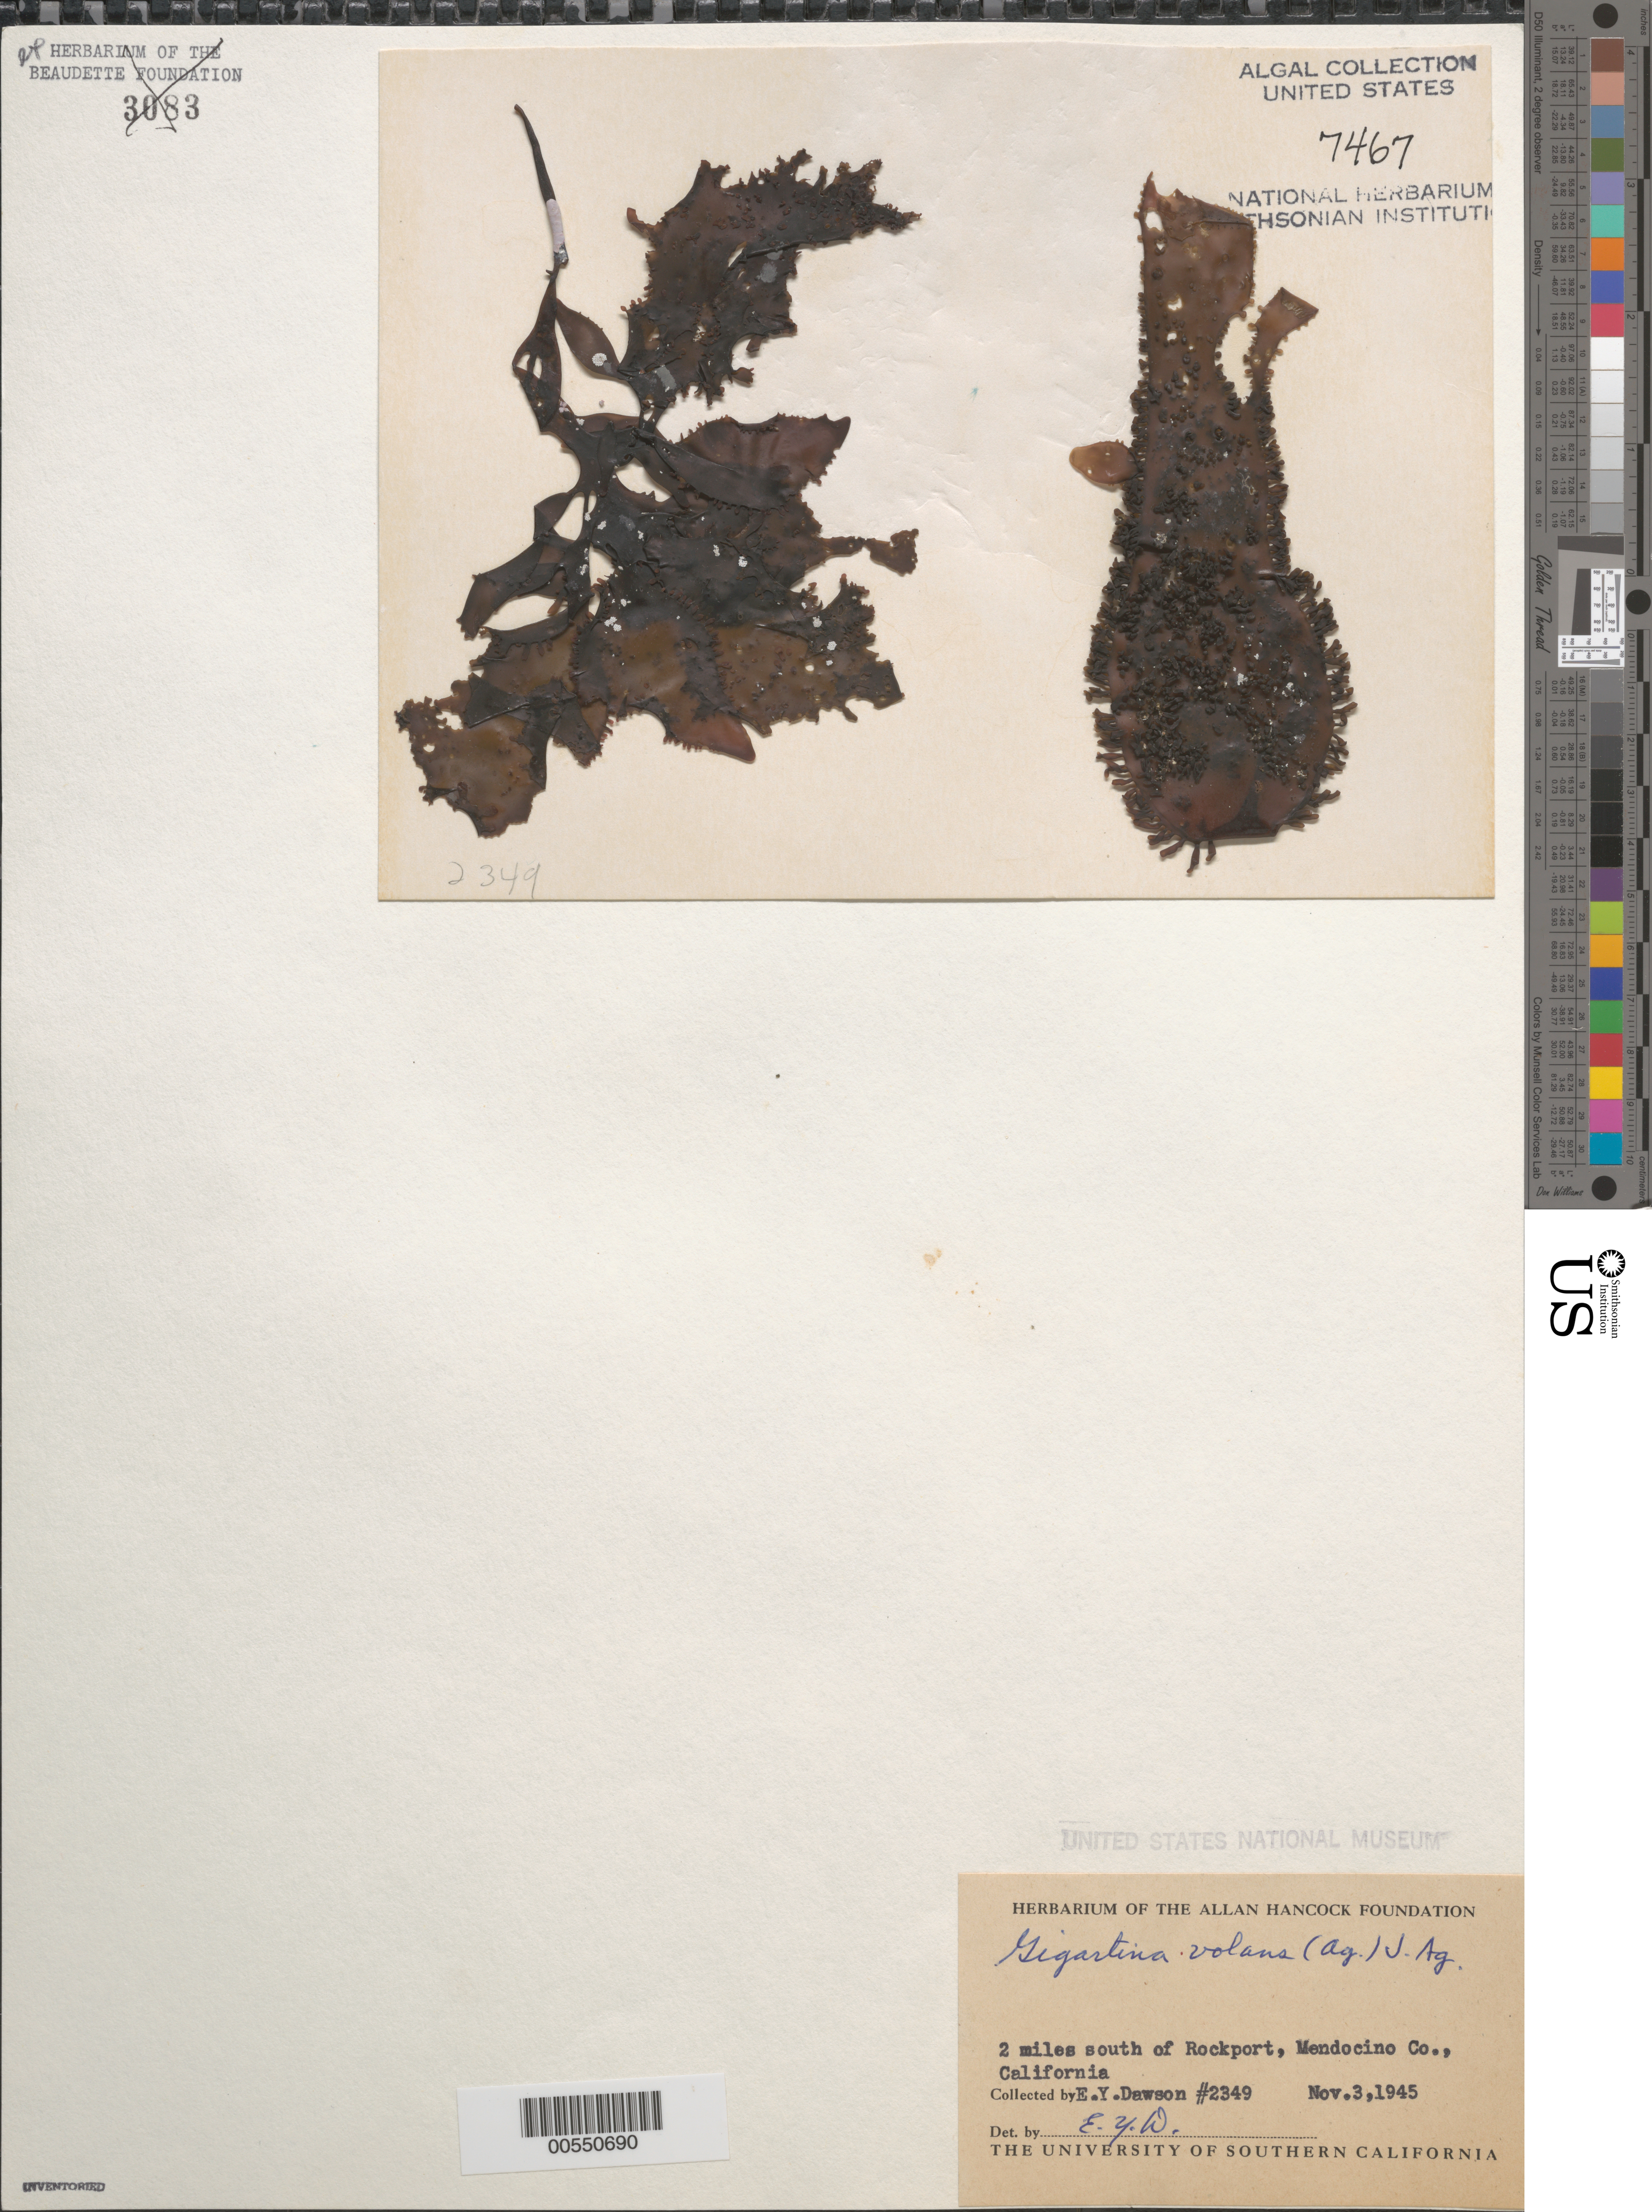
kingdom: Plantae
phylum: Rhodophyta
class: Florideophyceae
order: Gigartinales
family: Gigartinaceae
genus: Mazzaella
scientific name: Mazzaella volans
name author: (C. Agardh) Fredericq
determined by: Algae name updating Project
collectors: E. Y. Dawson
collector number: EYD 2349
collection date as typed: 03 Nov 1945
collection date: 1945-11-03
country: United States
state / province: California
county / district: Mendocino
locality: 2 miles south of Rockport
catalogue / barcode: US 7467